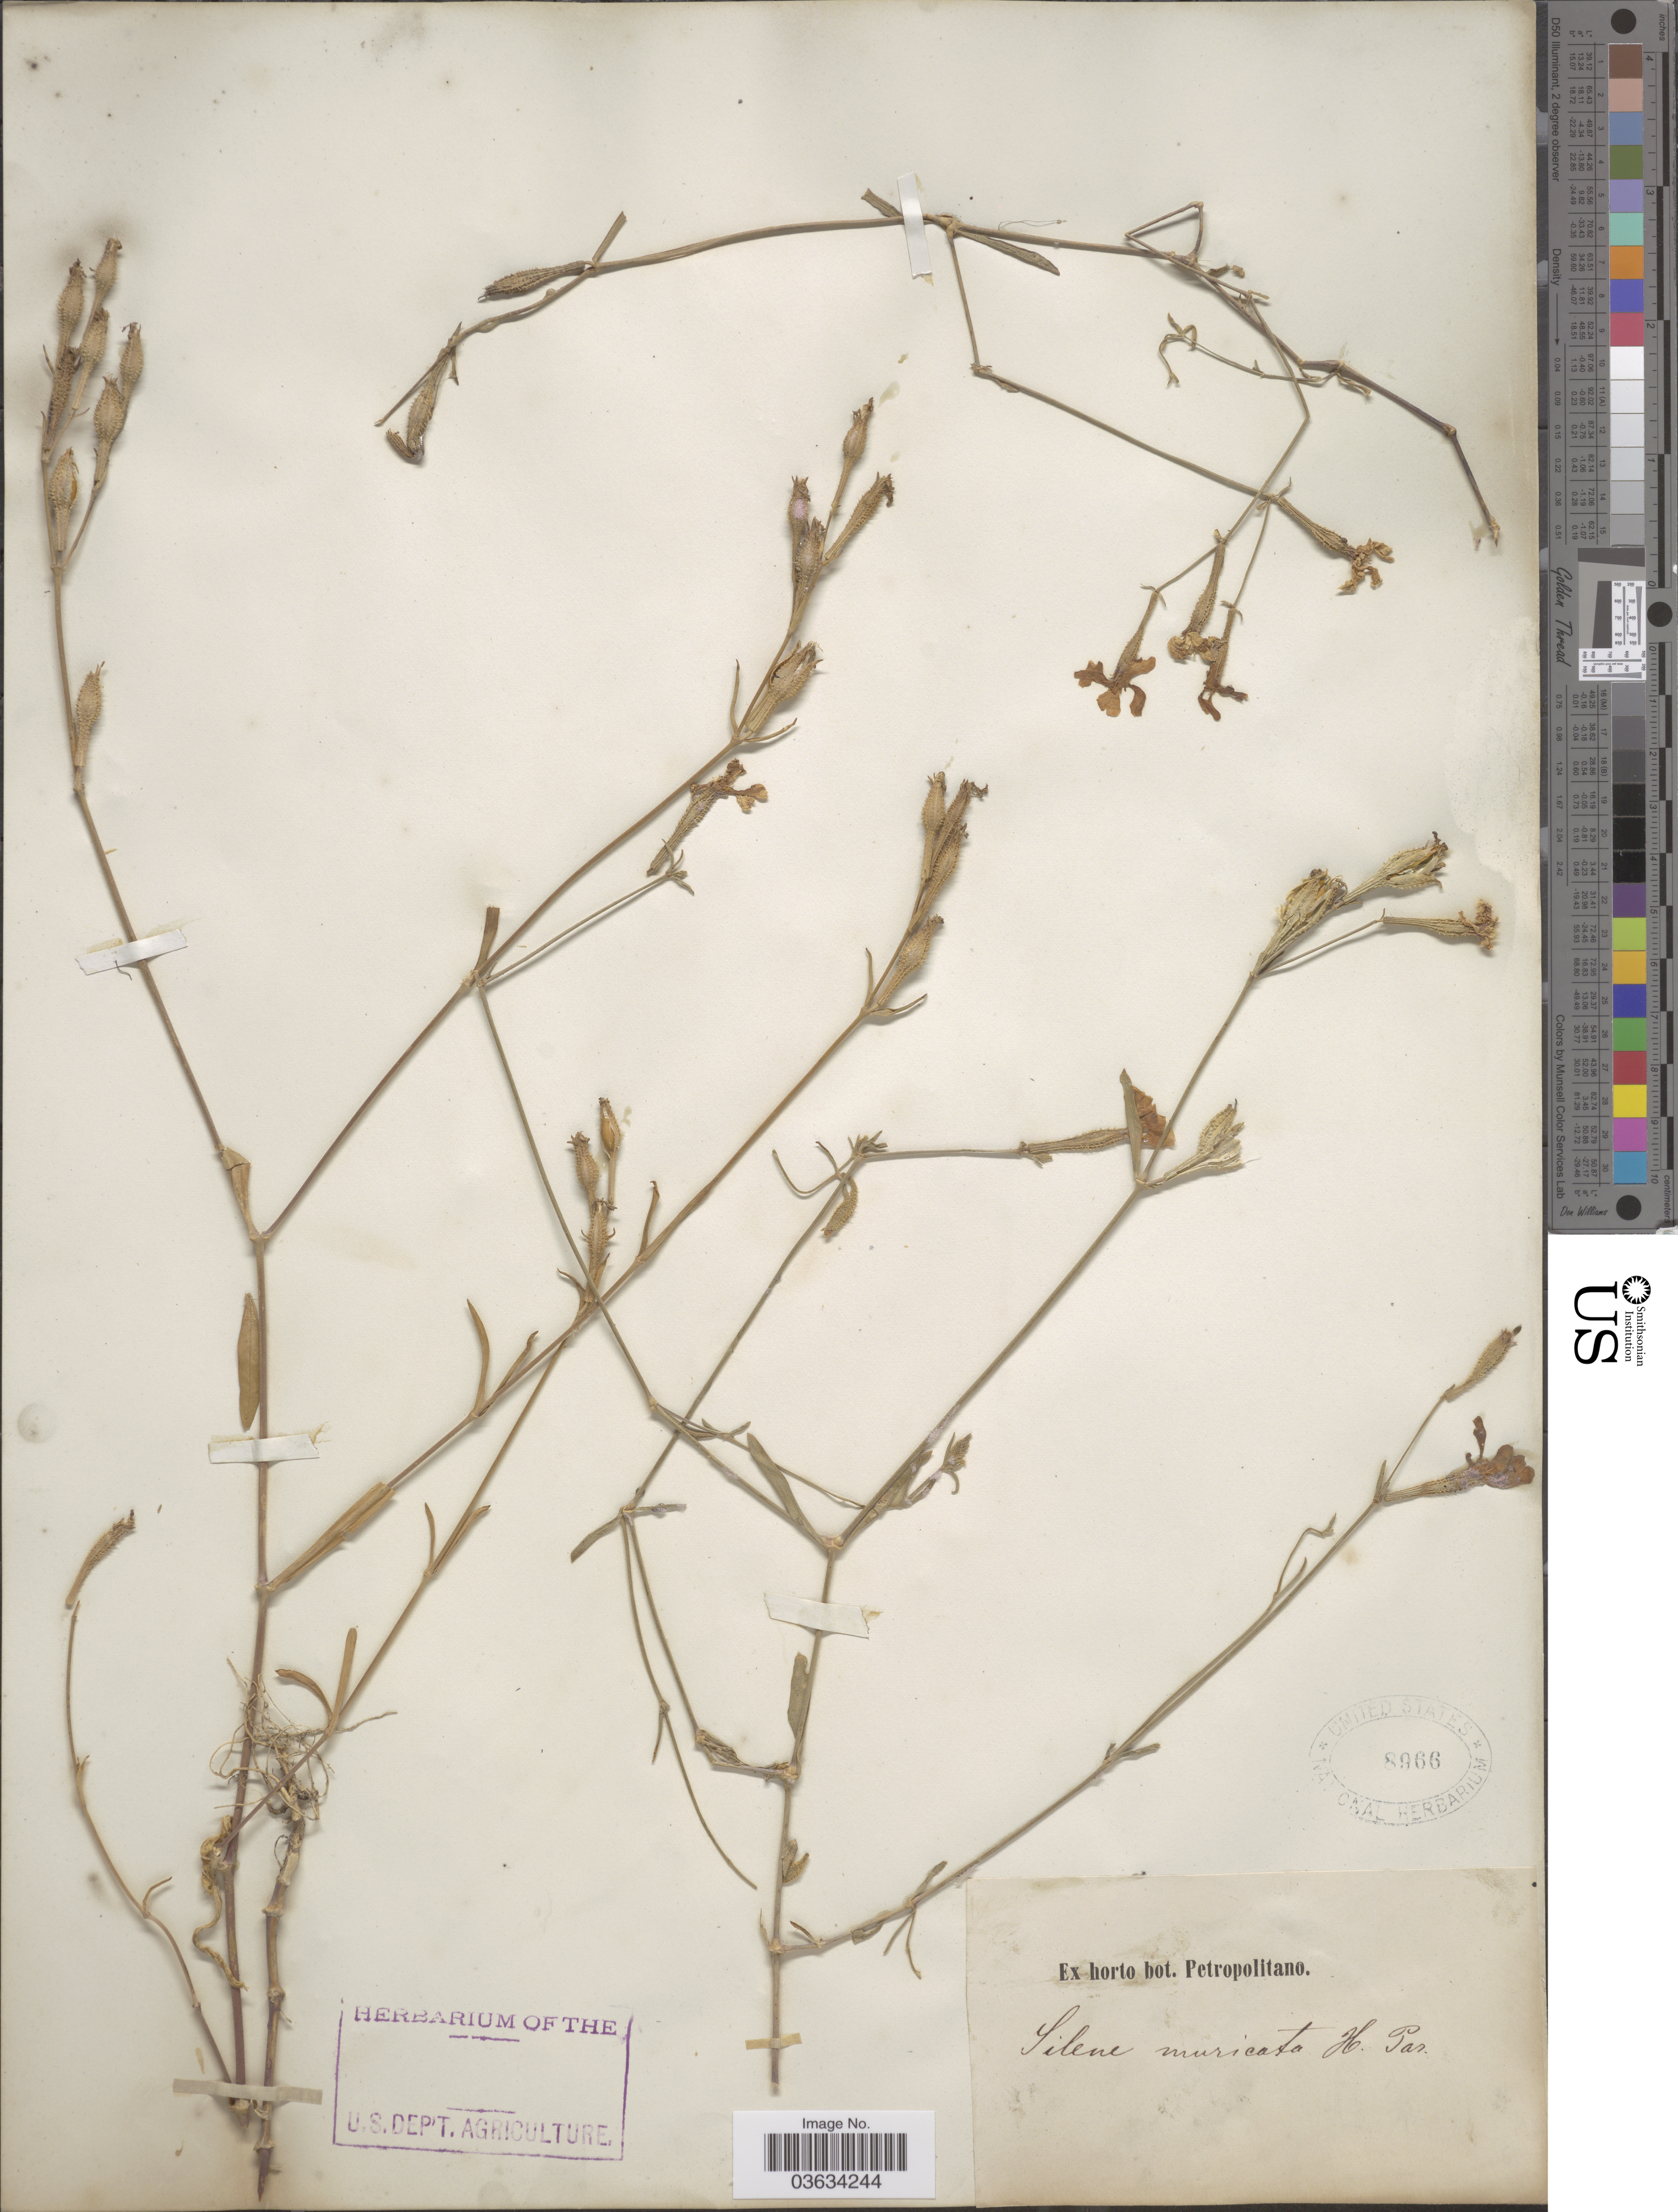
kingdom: Plantae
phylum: Tracheophyta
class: Magnoliopsida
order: Caryophyllales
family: Caryophyllaceae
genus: Silene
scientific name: Silene muricata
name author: Host ex Fenzl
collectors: ex Horto Bot. Petropolitano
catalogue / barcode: US 8966